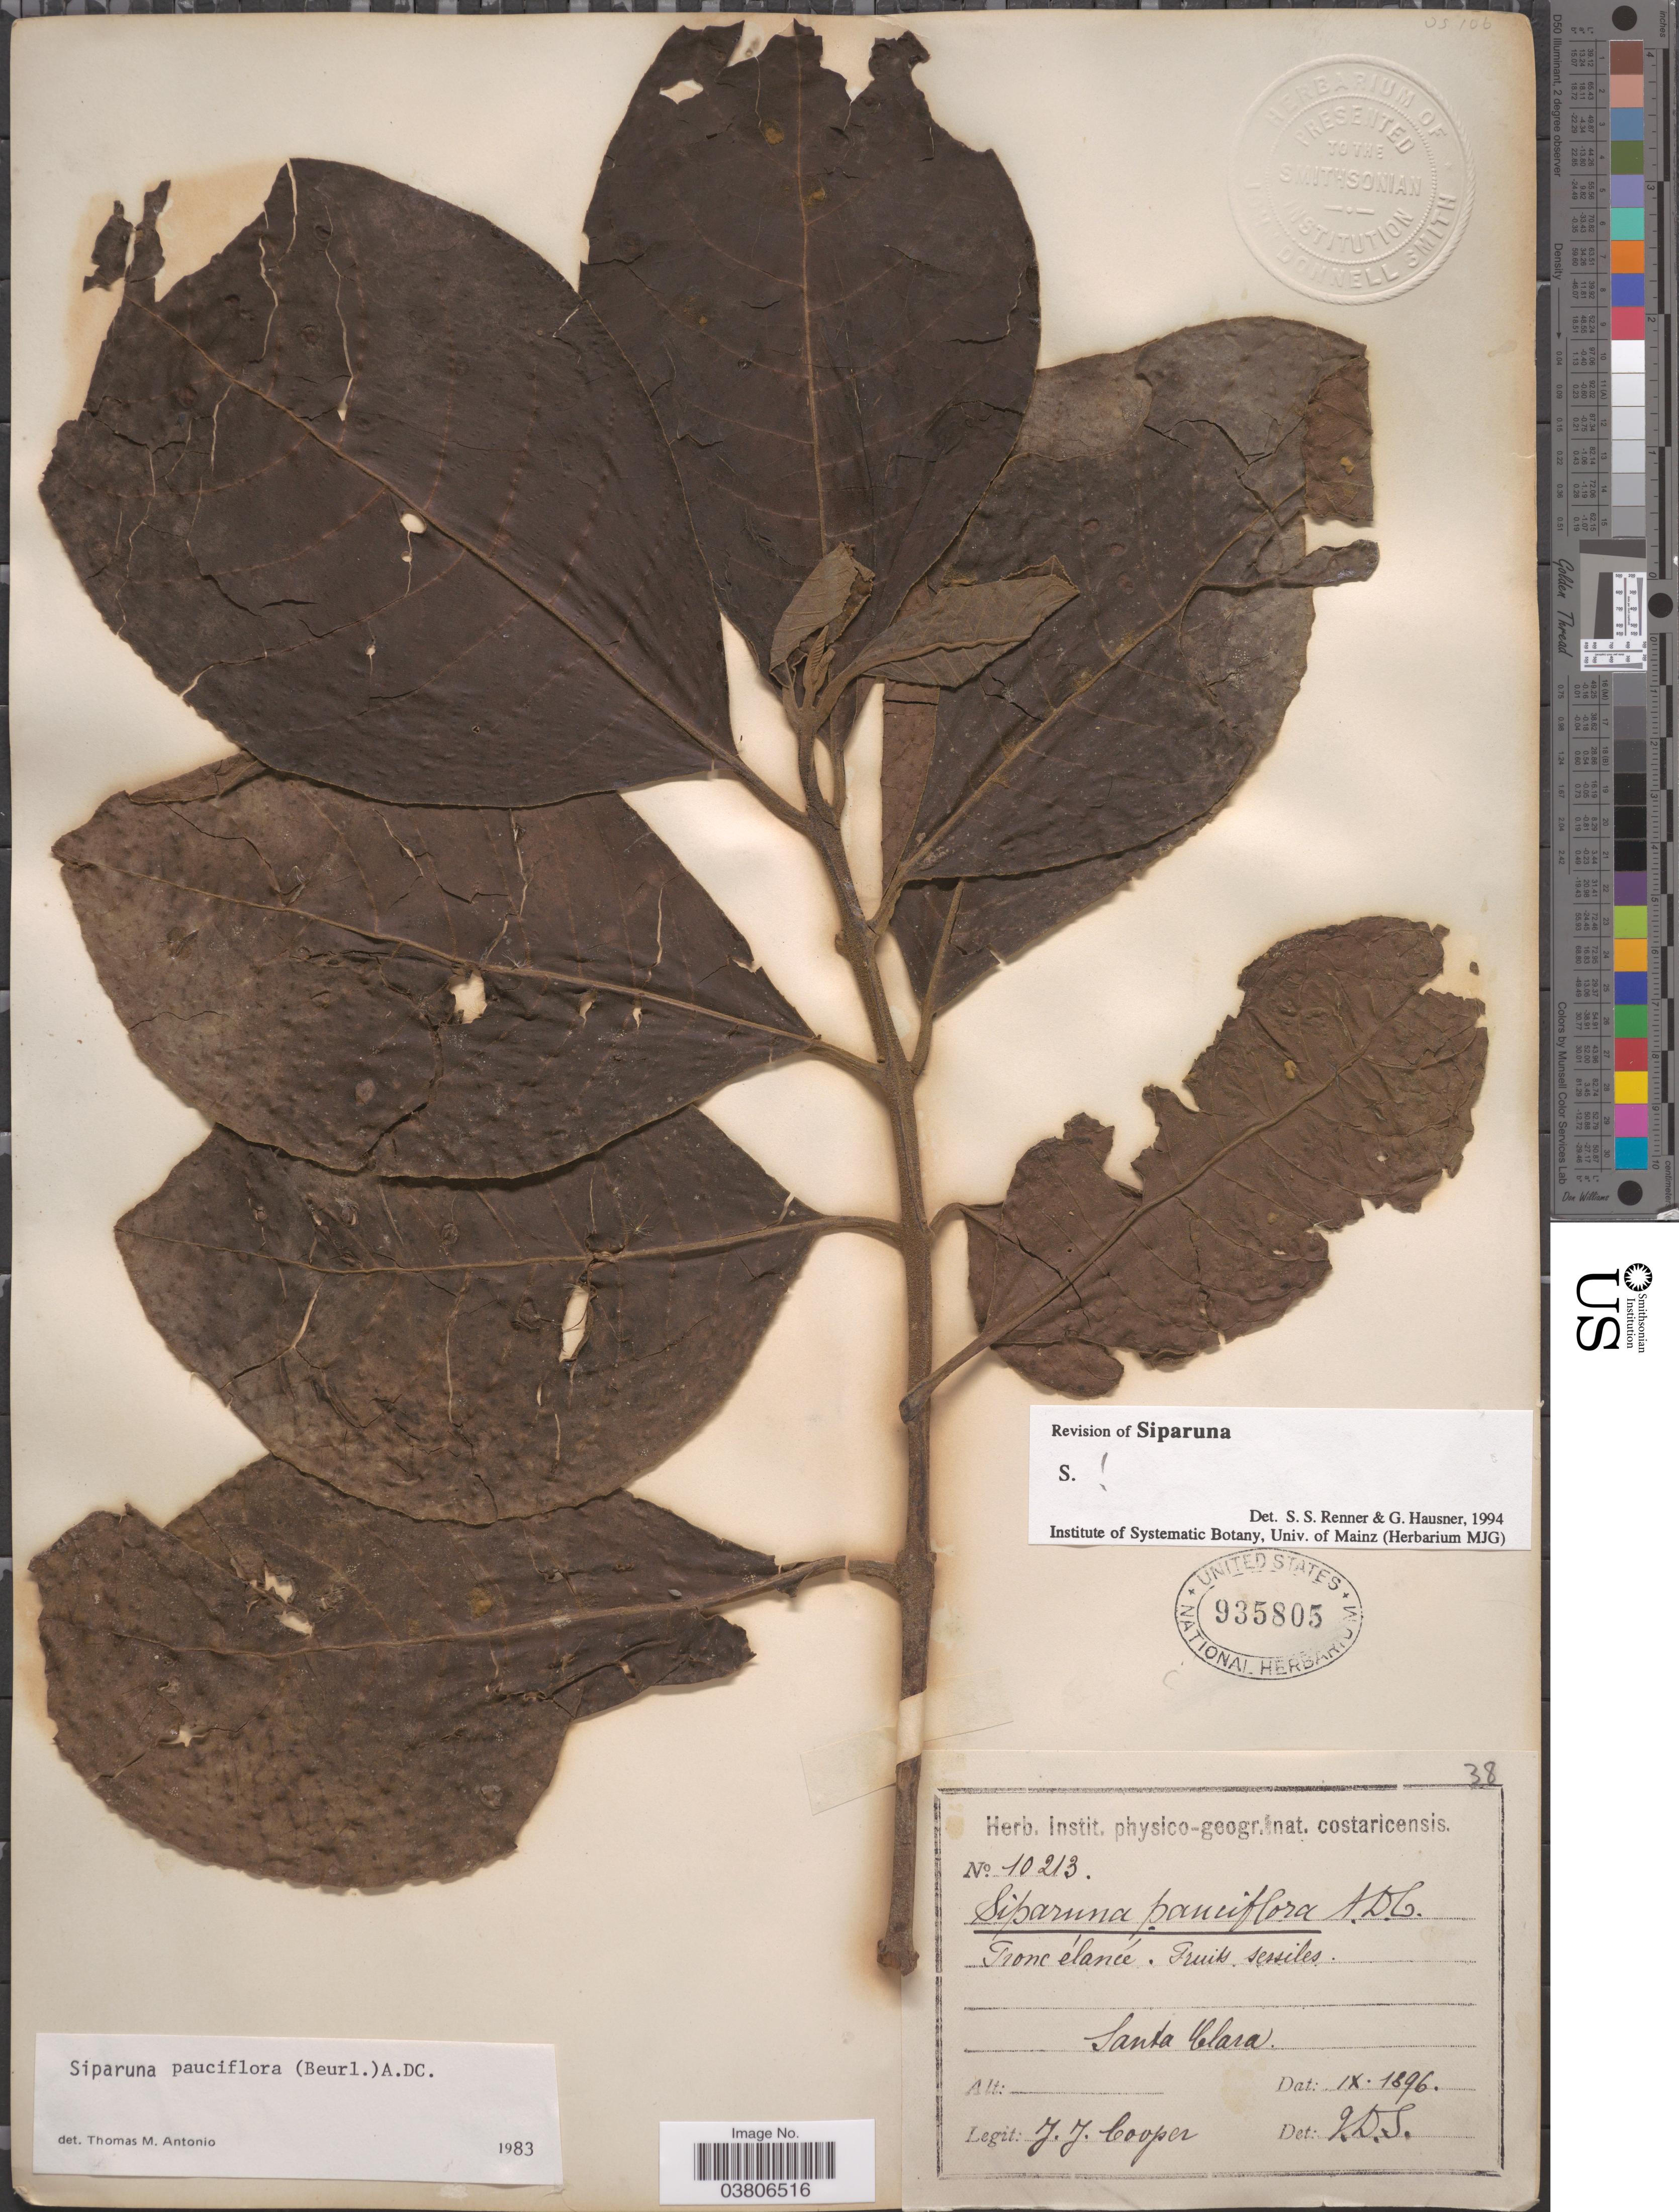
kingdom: Plantae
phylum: Tracheophyta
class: Magnoliopsida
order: Laurales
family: Siparunaceae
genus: Siparuna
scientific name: Siparuna pauciflora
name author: (Beurling) A. DC.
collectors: J. J. Cooper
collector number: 10213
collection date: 1896-09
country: Costa Rica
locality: Santa Clara.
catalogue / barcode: US 935805